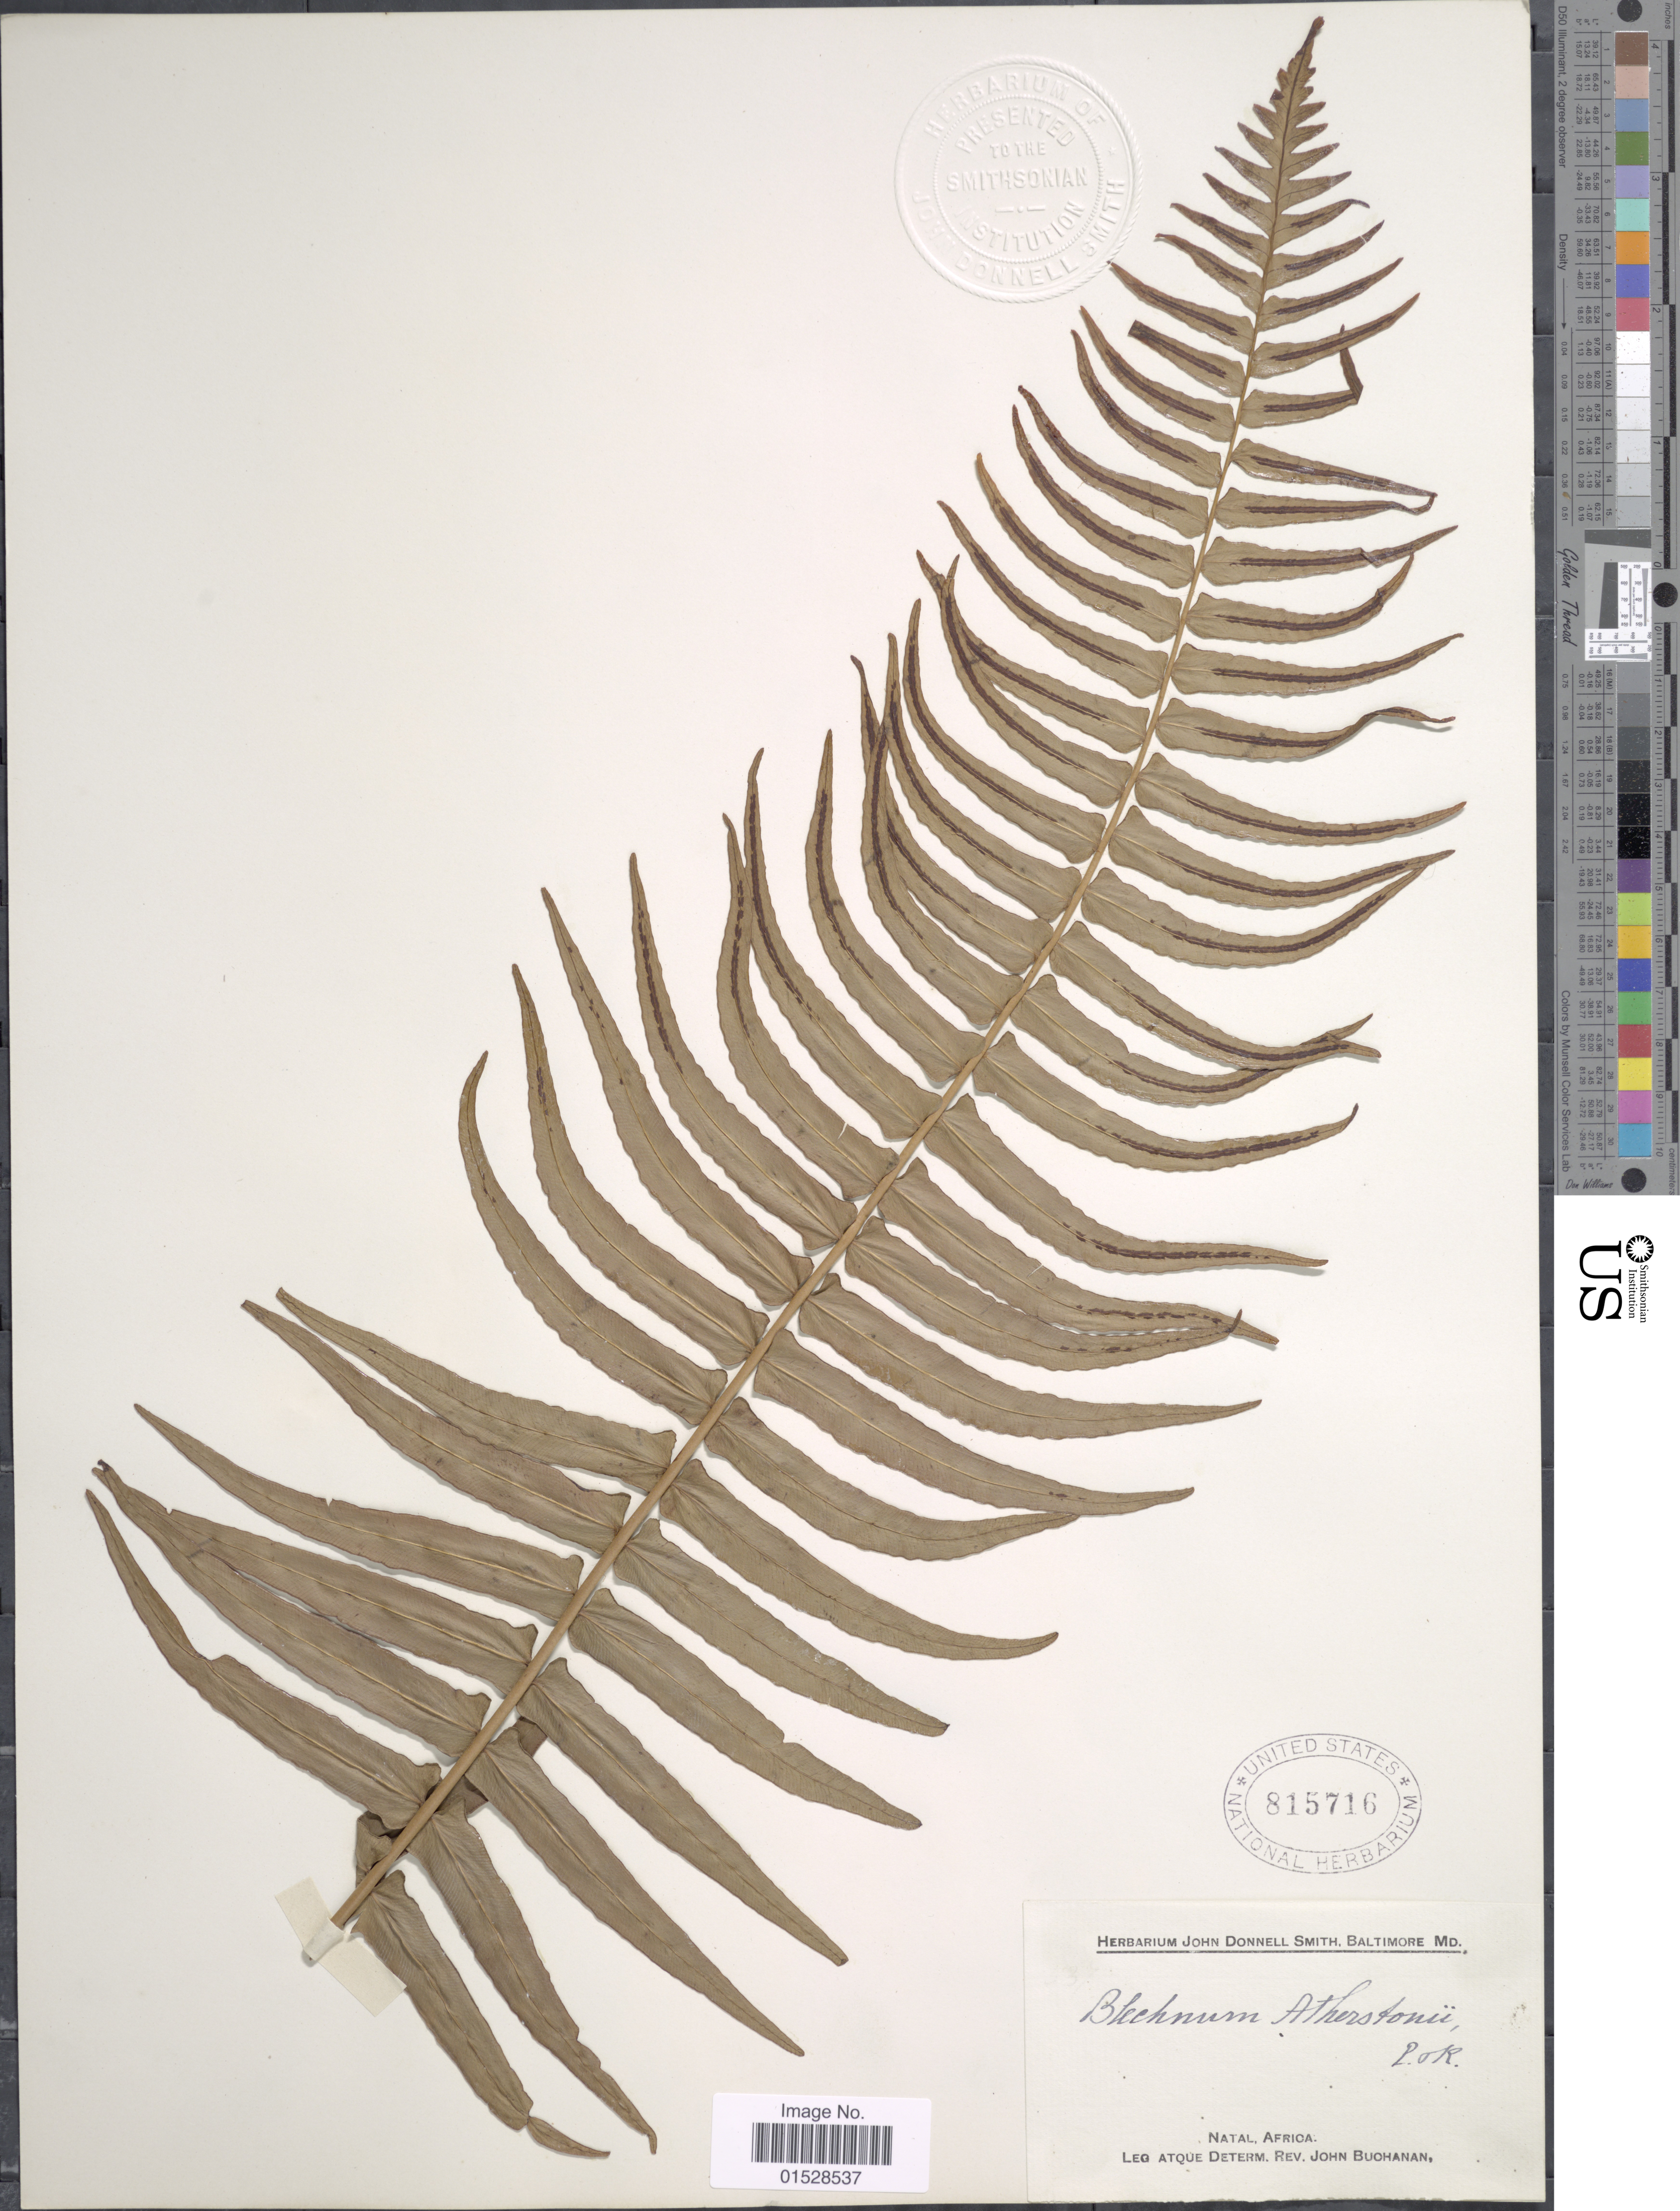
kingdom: Plantae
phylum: Tracheophyta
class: Polypodiopsida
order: Polypodiales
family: Blechnaceae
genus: Blechnum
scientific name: Blechnum punctulatum var. atherstonei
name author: R. Sim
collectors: J. Buchanan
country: South Africa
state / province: KwaZulu-Natal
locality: Natal.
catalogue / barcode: US 815716